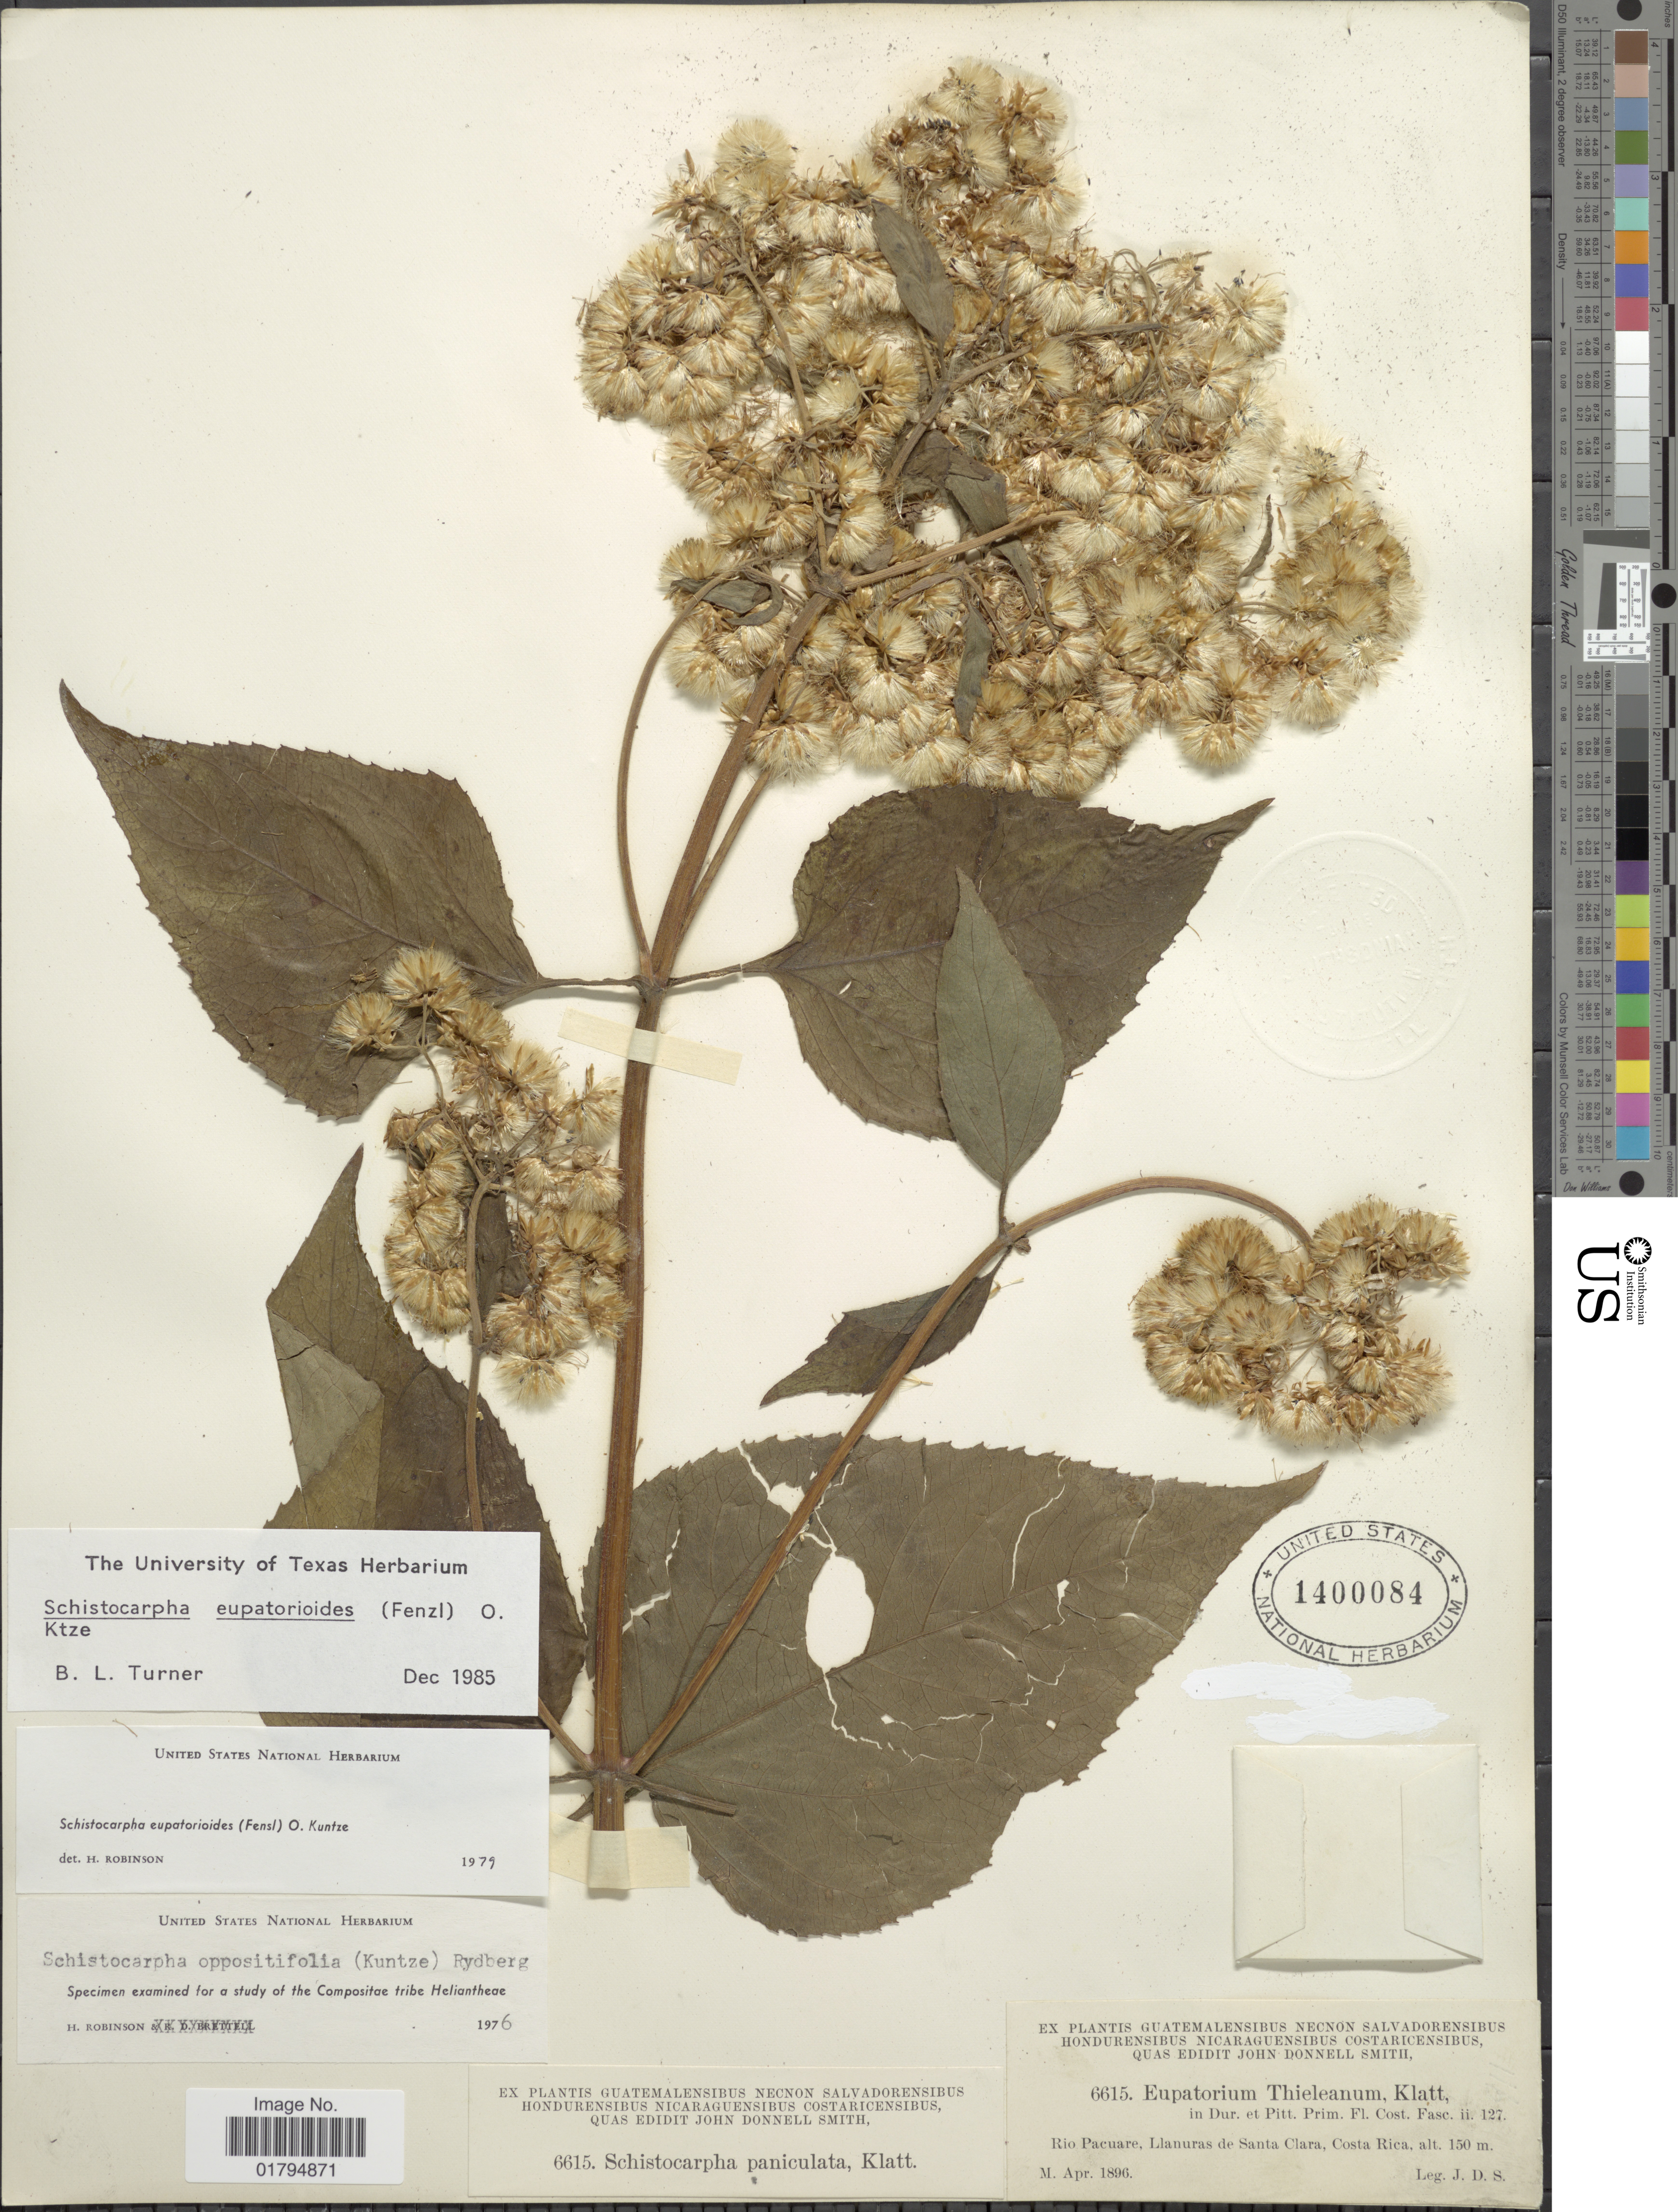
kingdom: Plantae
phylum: Tracheophyta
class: Magnoliopsida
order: Asterales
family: Asteraceae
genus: Schistocarpha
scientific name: Schistocarpha eupatorioides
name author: (Fenzl) Kuntze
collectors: J. Donnell Smith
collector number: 6615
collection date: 1896-04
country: Costa Rica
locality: Rio Pacuare. Llanuras de Santa Clara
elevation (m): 150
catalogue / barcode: US 1400084